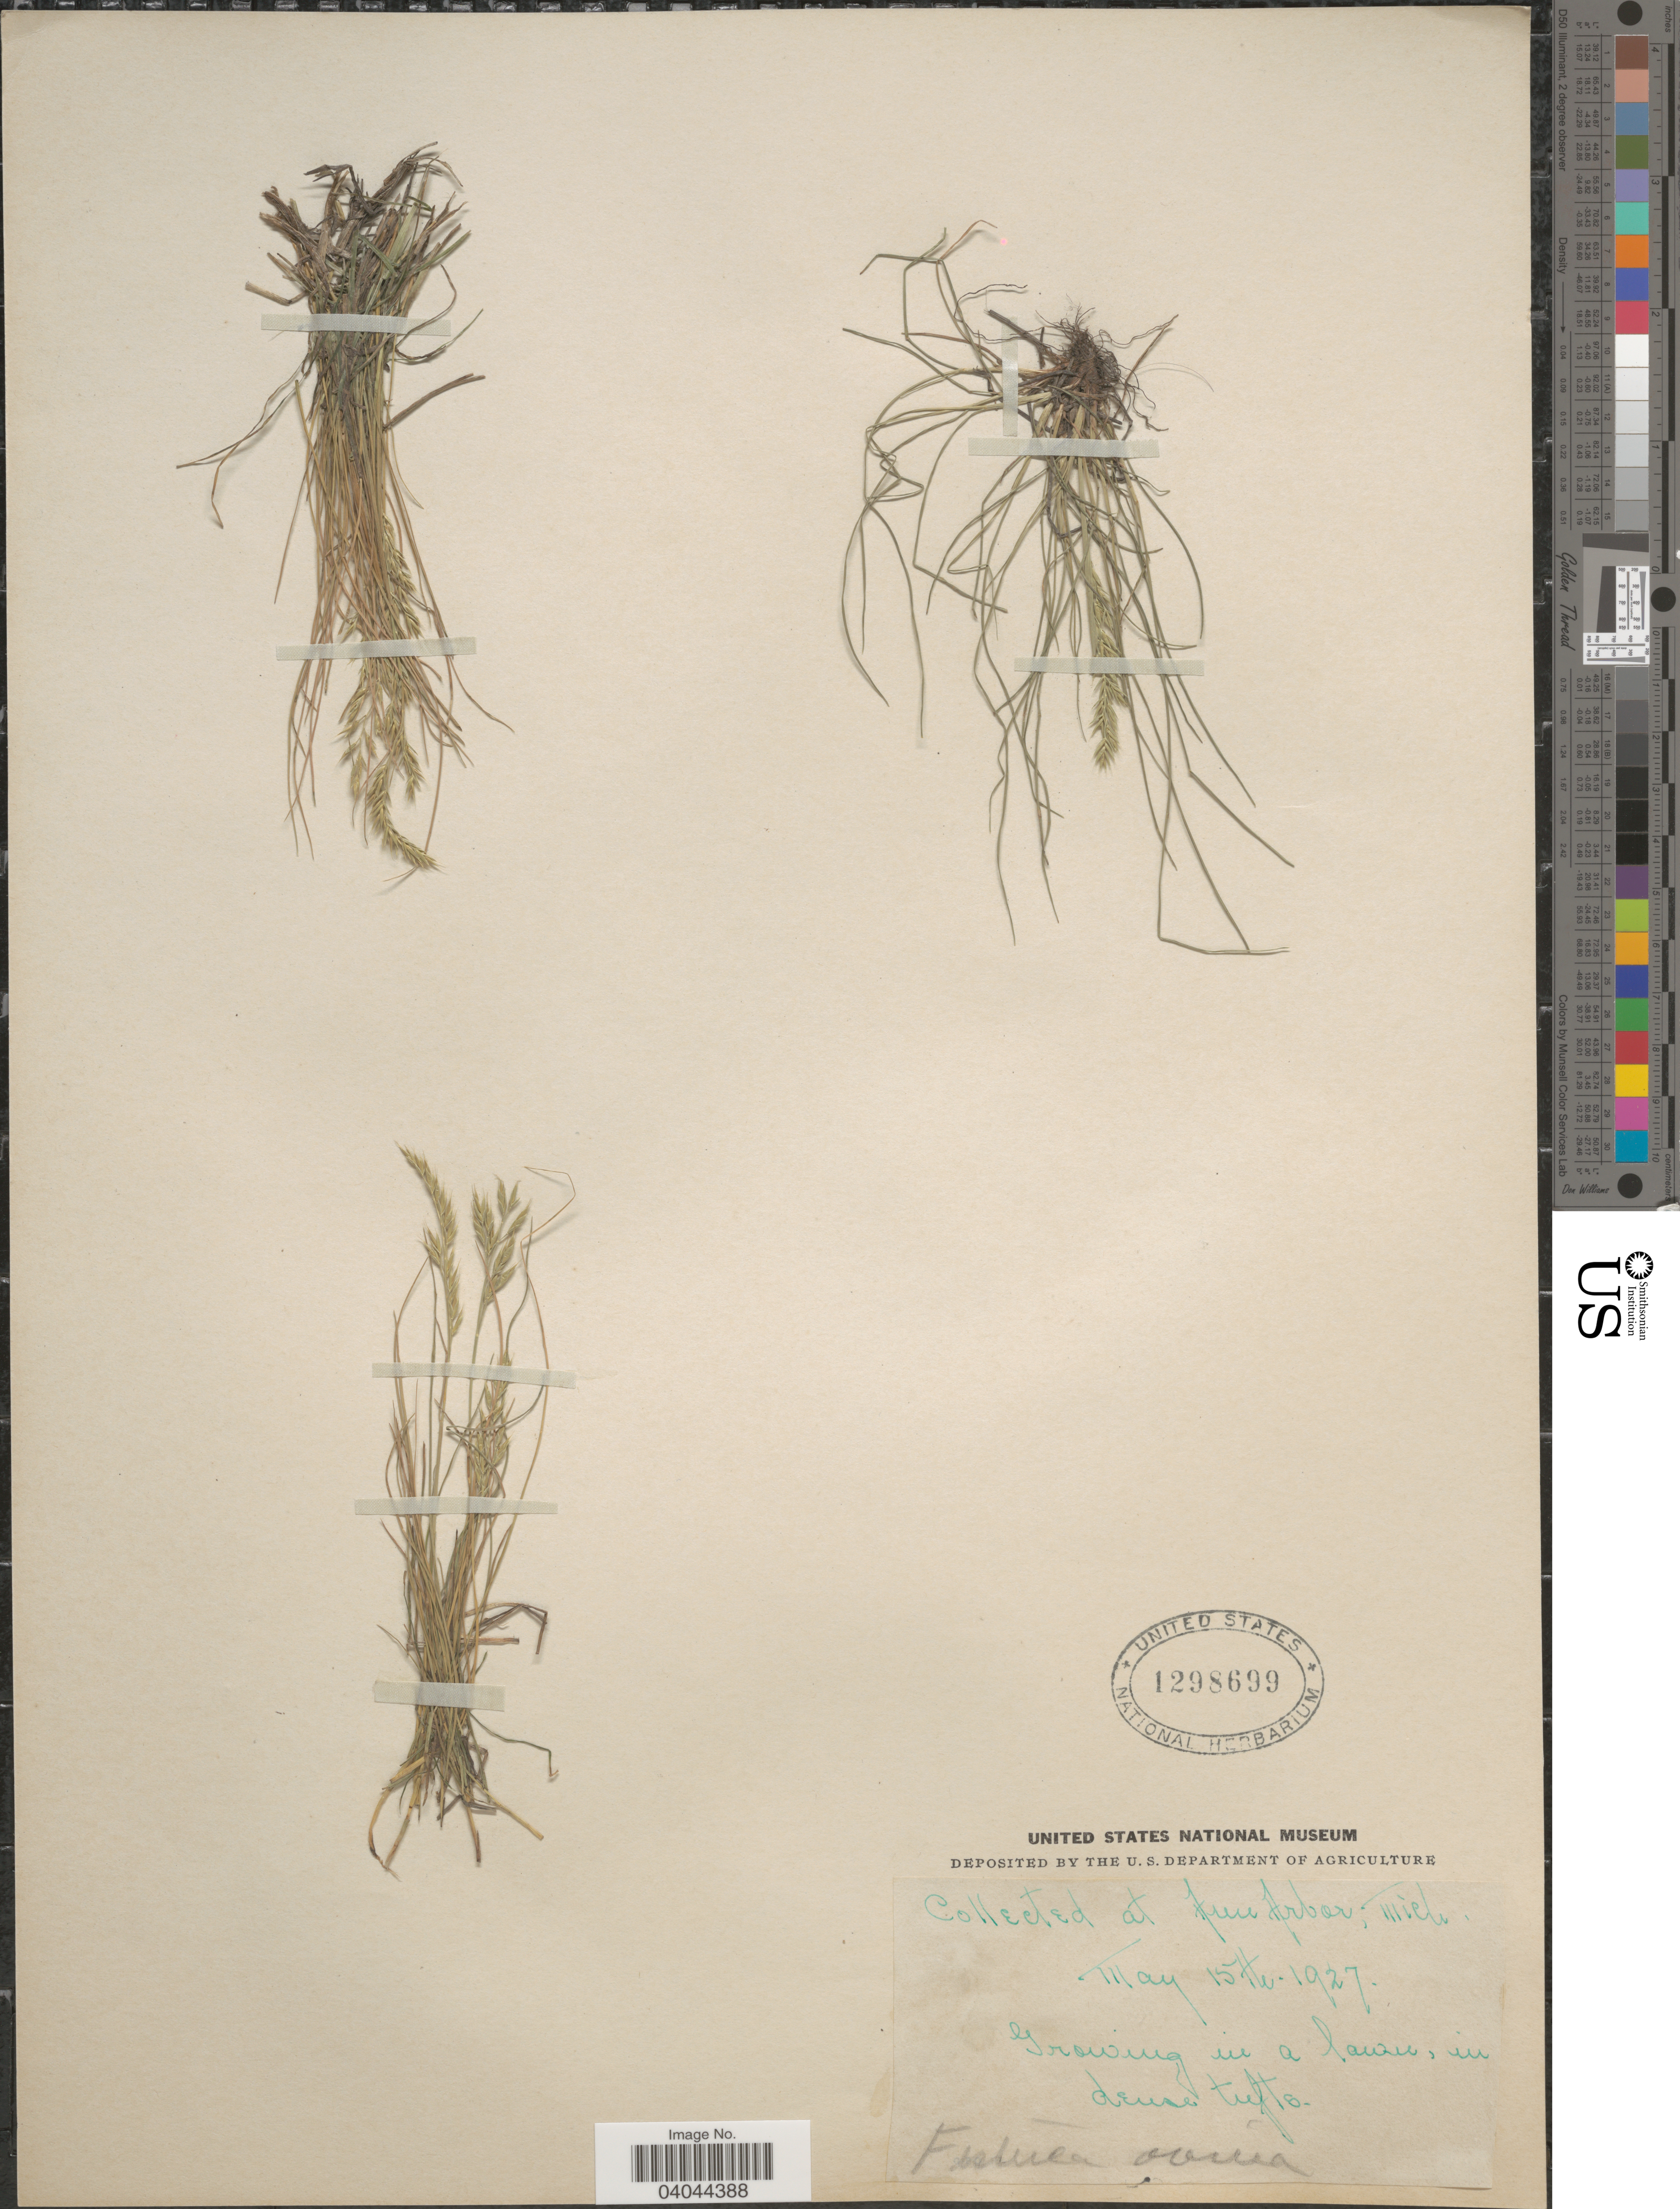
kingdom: Plantae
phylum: Tracheophyta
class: Liliopsida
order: Poales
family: Poaceae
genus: Festuca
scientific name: Festuca ovina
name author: L.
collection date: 1927-05-15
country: United States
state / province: Michigan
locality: Ann Arbor. Growing in a lawn.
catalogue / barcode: US 1298699